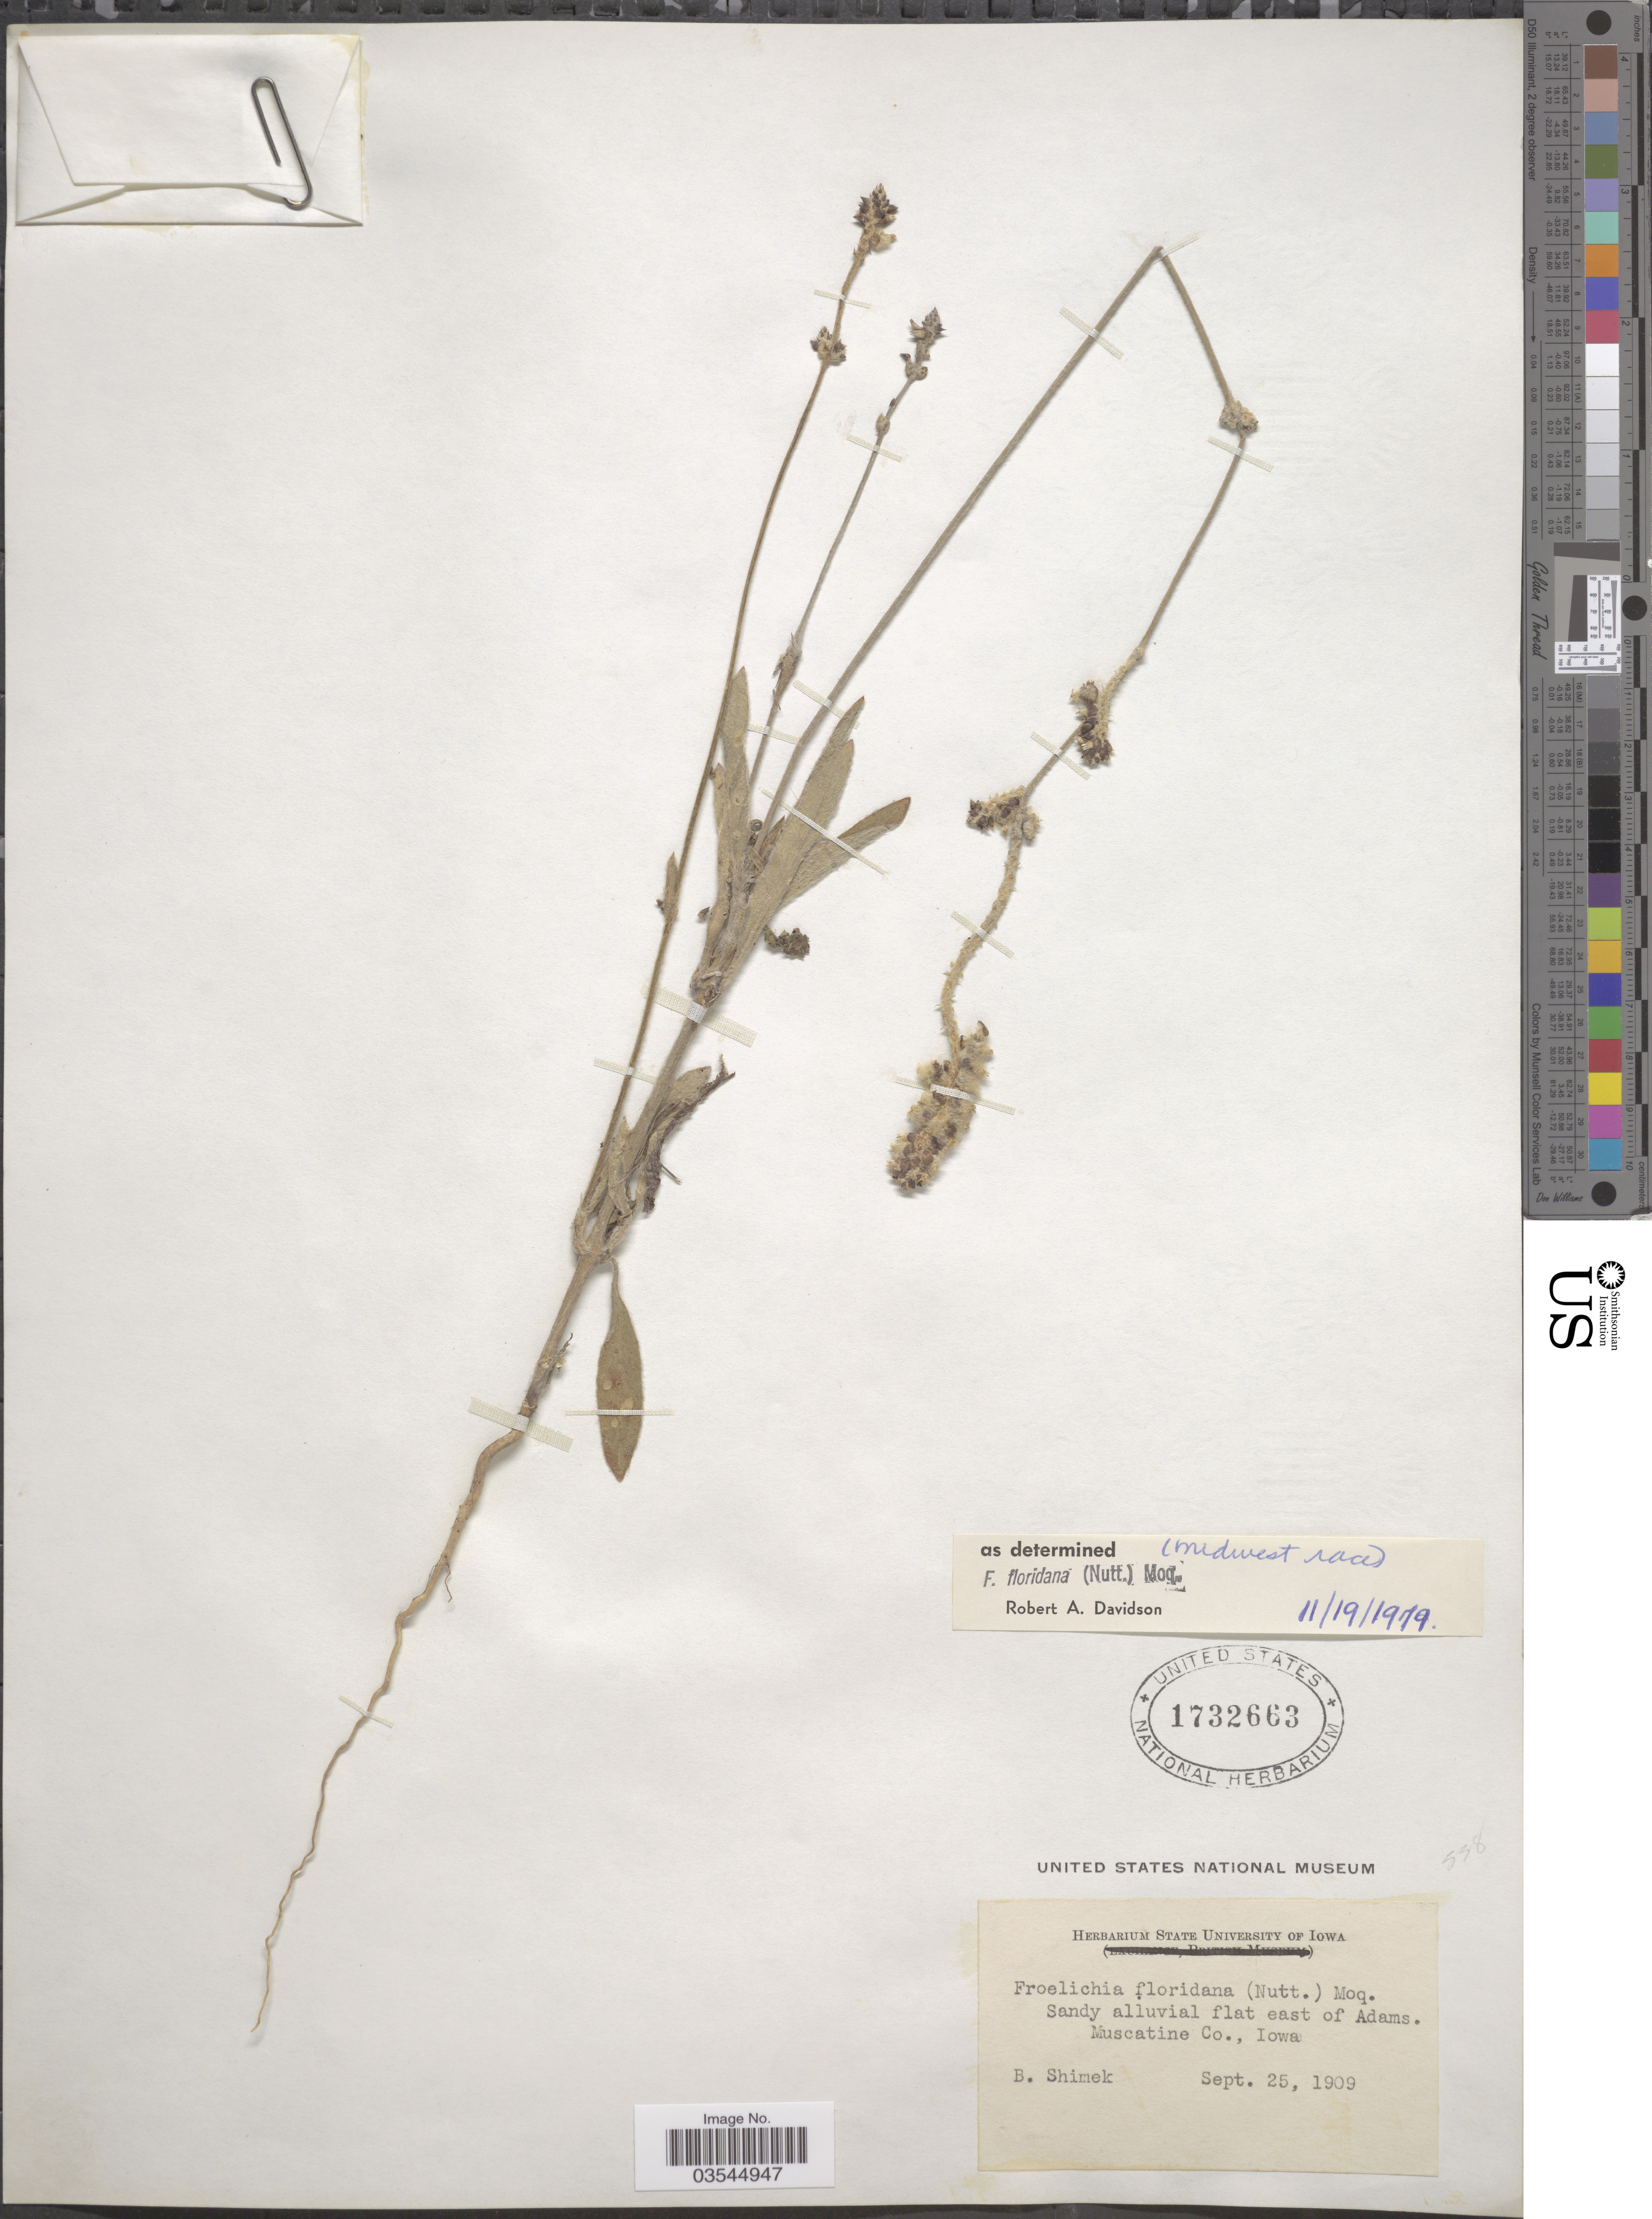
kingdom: Plantae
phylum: Tracheophyta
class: Magnoliopsida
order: Caryophyllales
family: Amaranthaceae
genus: Froelichia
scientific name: Froelichia floridana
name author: (Nutt.) Moq.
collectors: B. Shimek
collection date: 1909-09-25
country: United States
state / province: Iowa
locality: Flat east of Adams. Muscatine Co.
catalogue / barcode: US 1732663